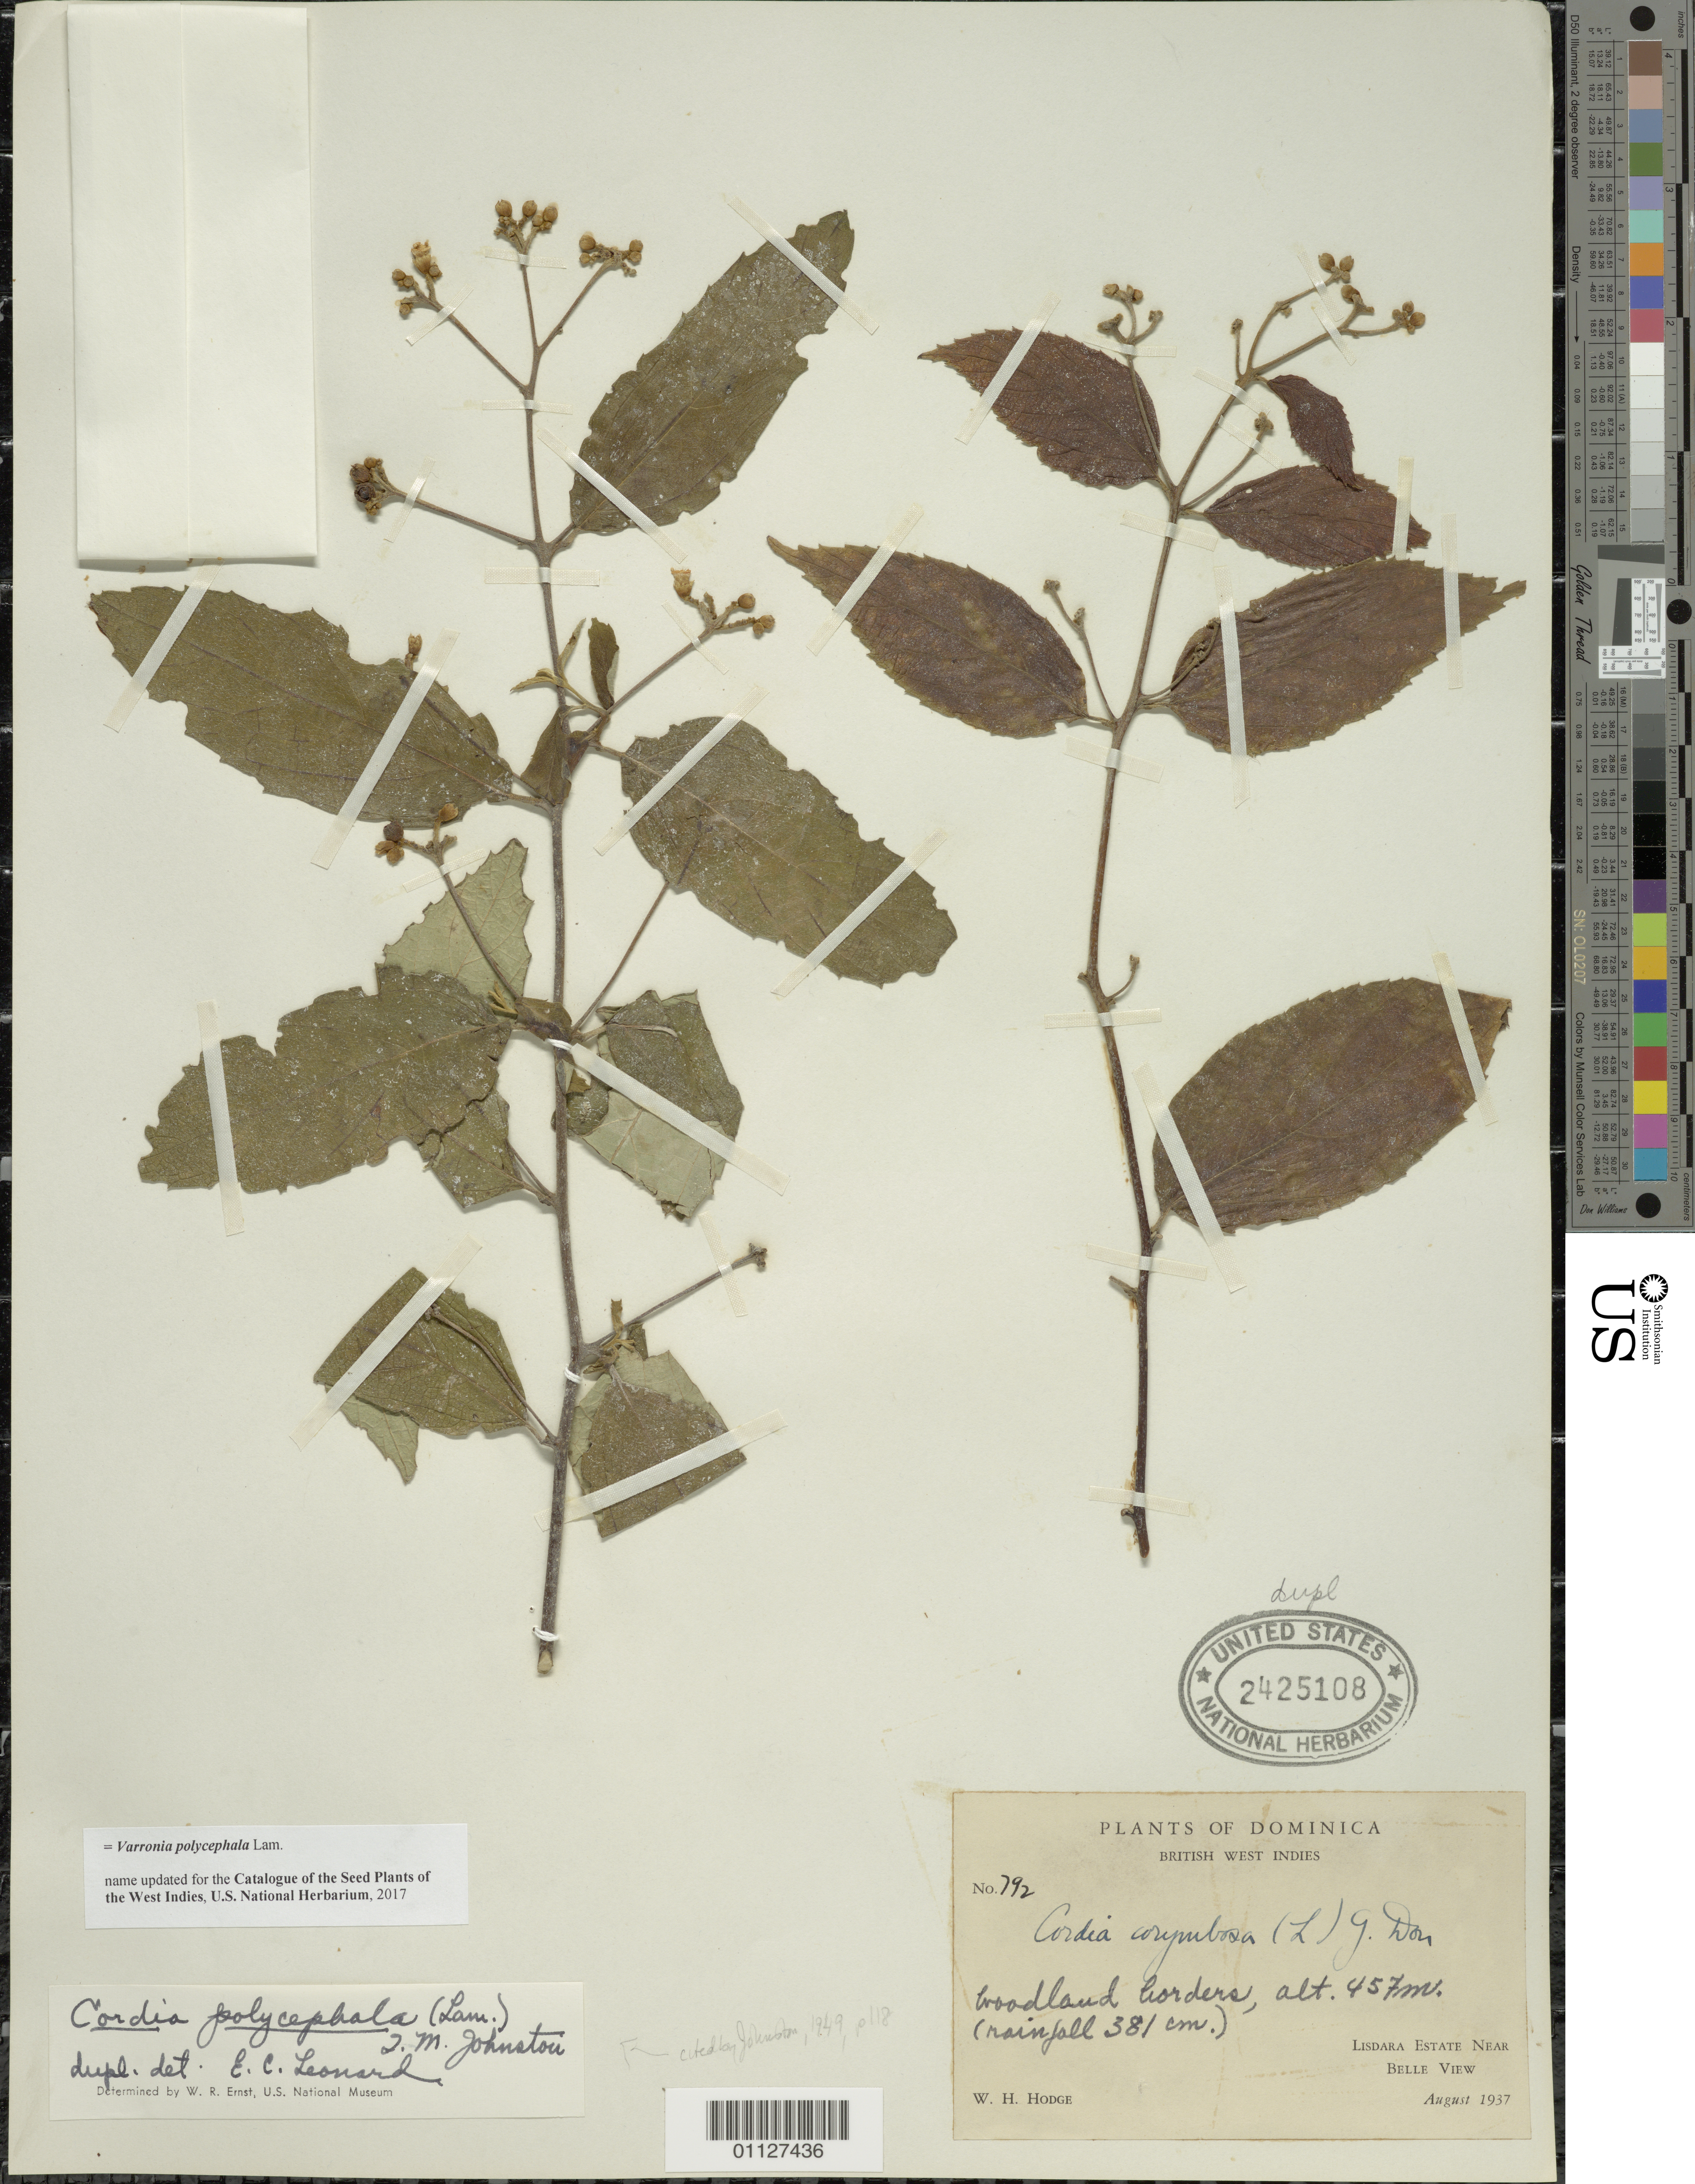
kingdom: Plantae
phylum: Tracheophyta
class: Magnoliopsida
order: Boraginales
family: Cordiaceae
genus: Varronia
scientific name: Varronia polycephala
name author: Lam.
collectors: W. Hodge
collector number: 792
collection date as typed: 01 Aug 1937 to 31 Aug 1937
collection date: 1937-08-01/1937-08-31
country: Dominica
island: Dominica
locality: Lisdara Estate near Belle View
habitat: woodland borders (rainfall 381 cm)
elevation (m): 457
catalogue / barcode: US 2425108